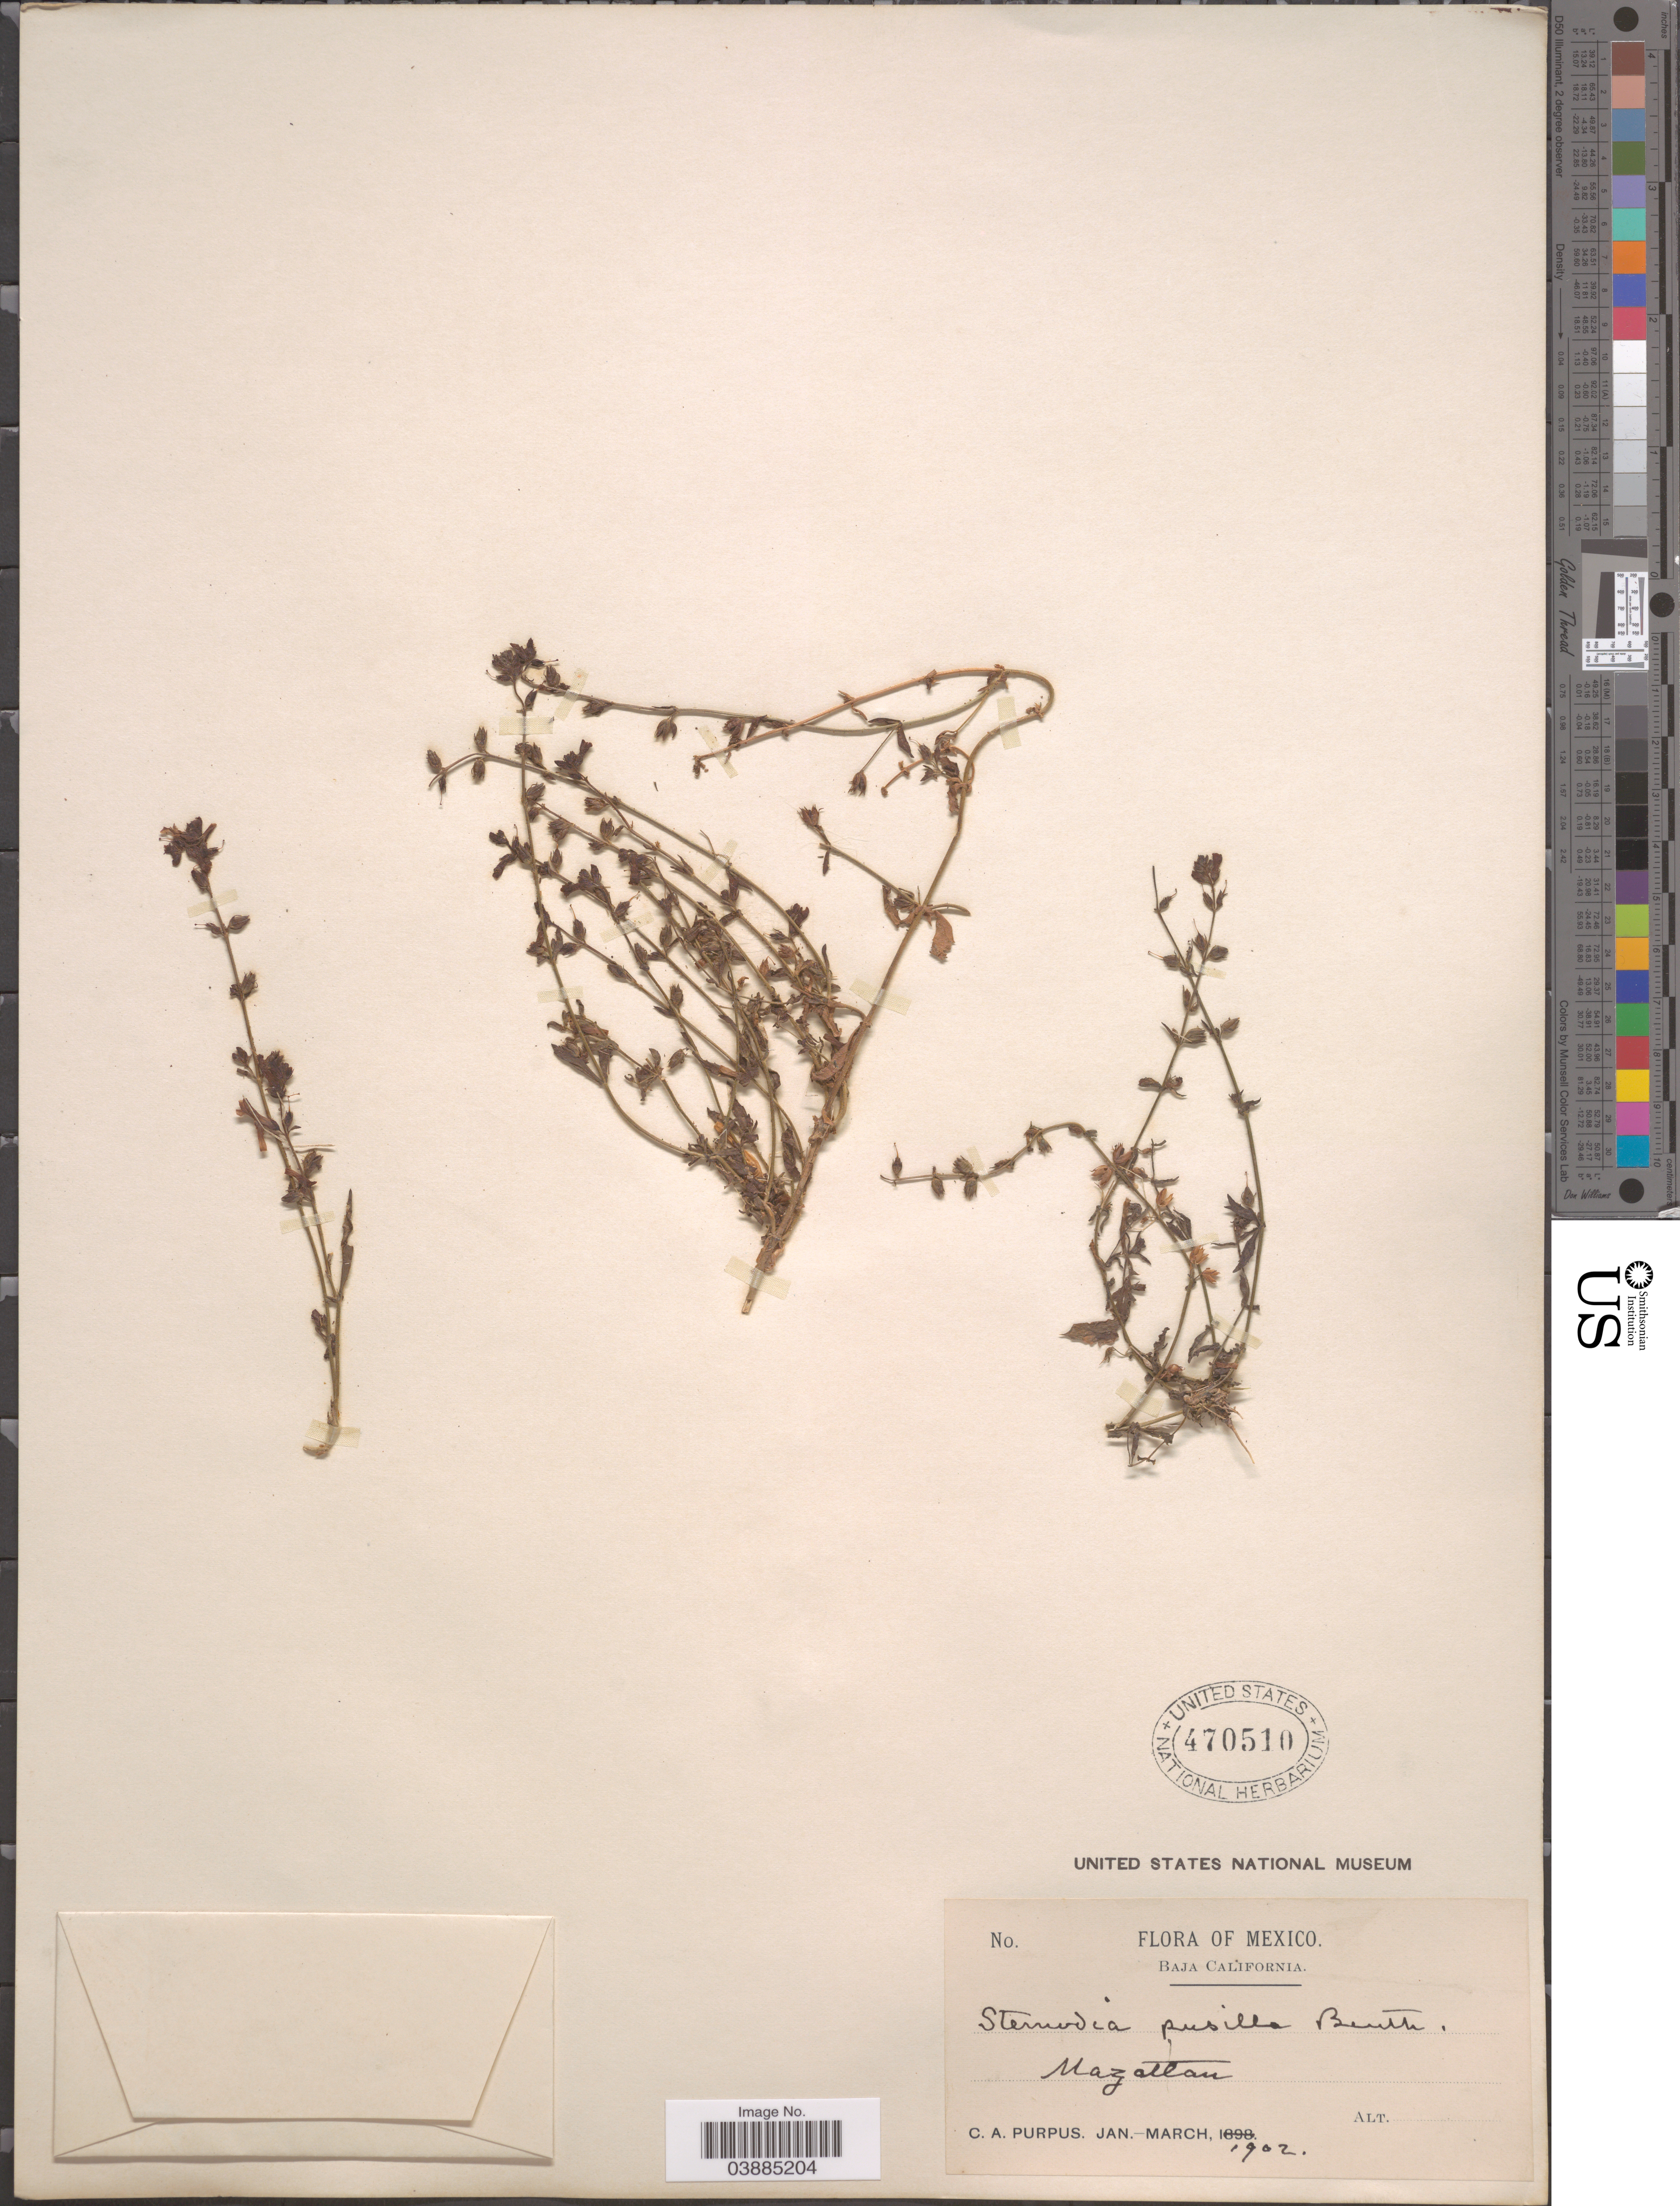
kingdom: Plantae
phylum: Tracheophyta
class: Magnoliopsida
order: Lamiales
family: Plantaginaceae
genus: Stemodia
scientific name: Stemodia pusilla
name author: Benth.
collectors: C. A. Purpus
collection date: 1902-01/1902-03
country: Mexico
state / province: Baja California Sur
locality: Mazatlan.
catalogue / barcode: US 470510